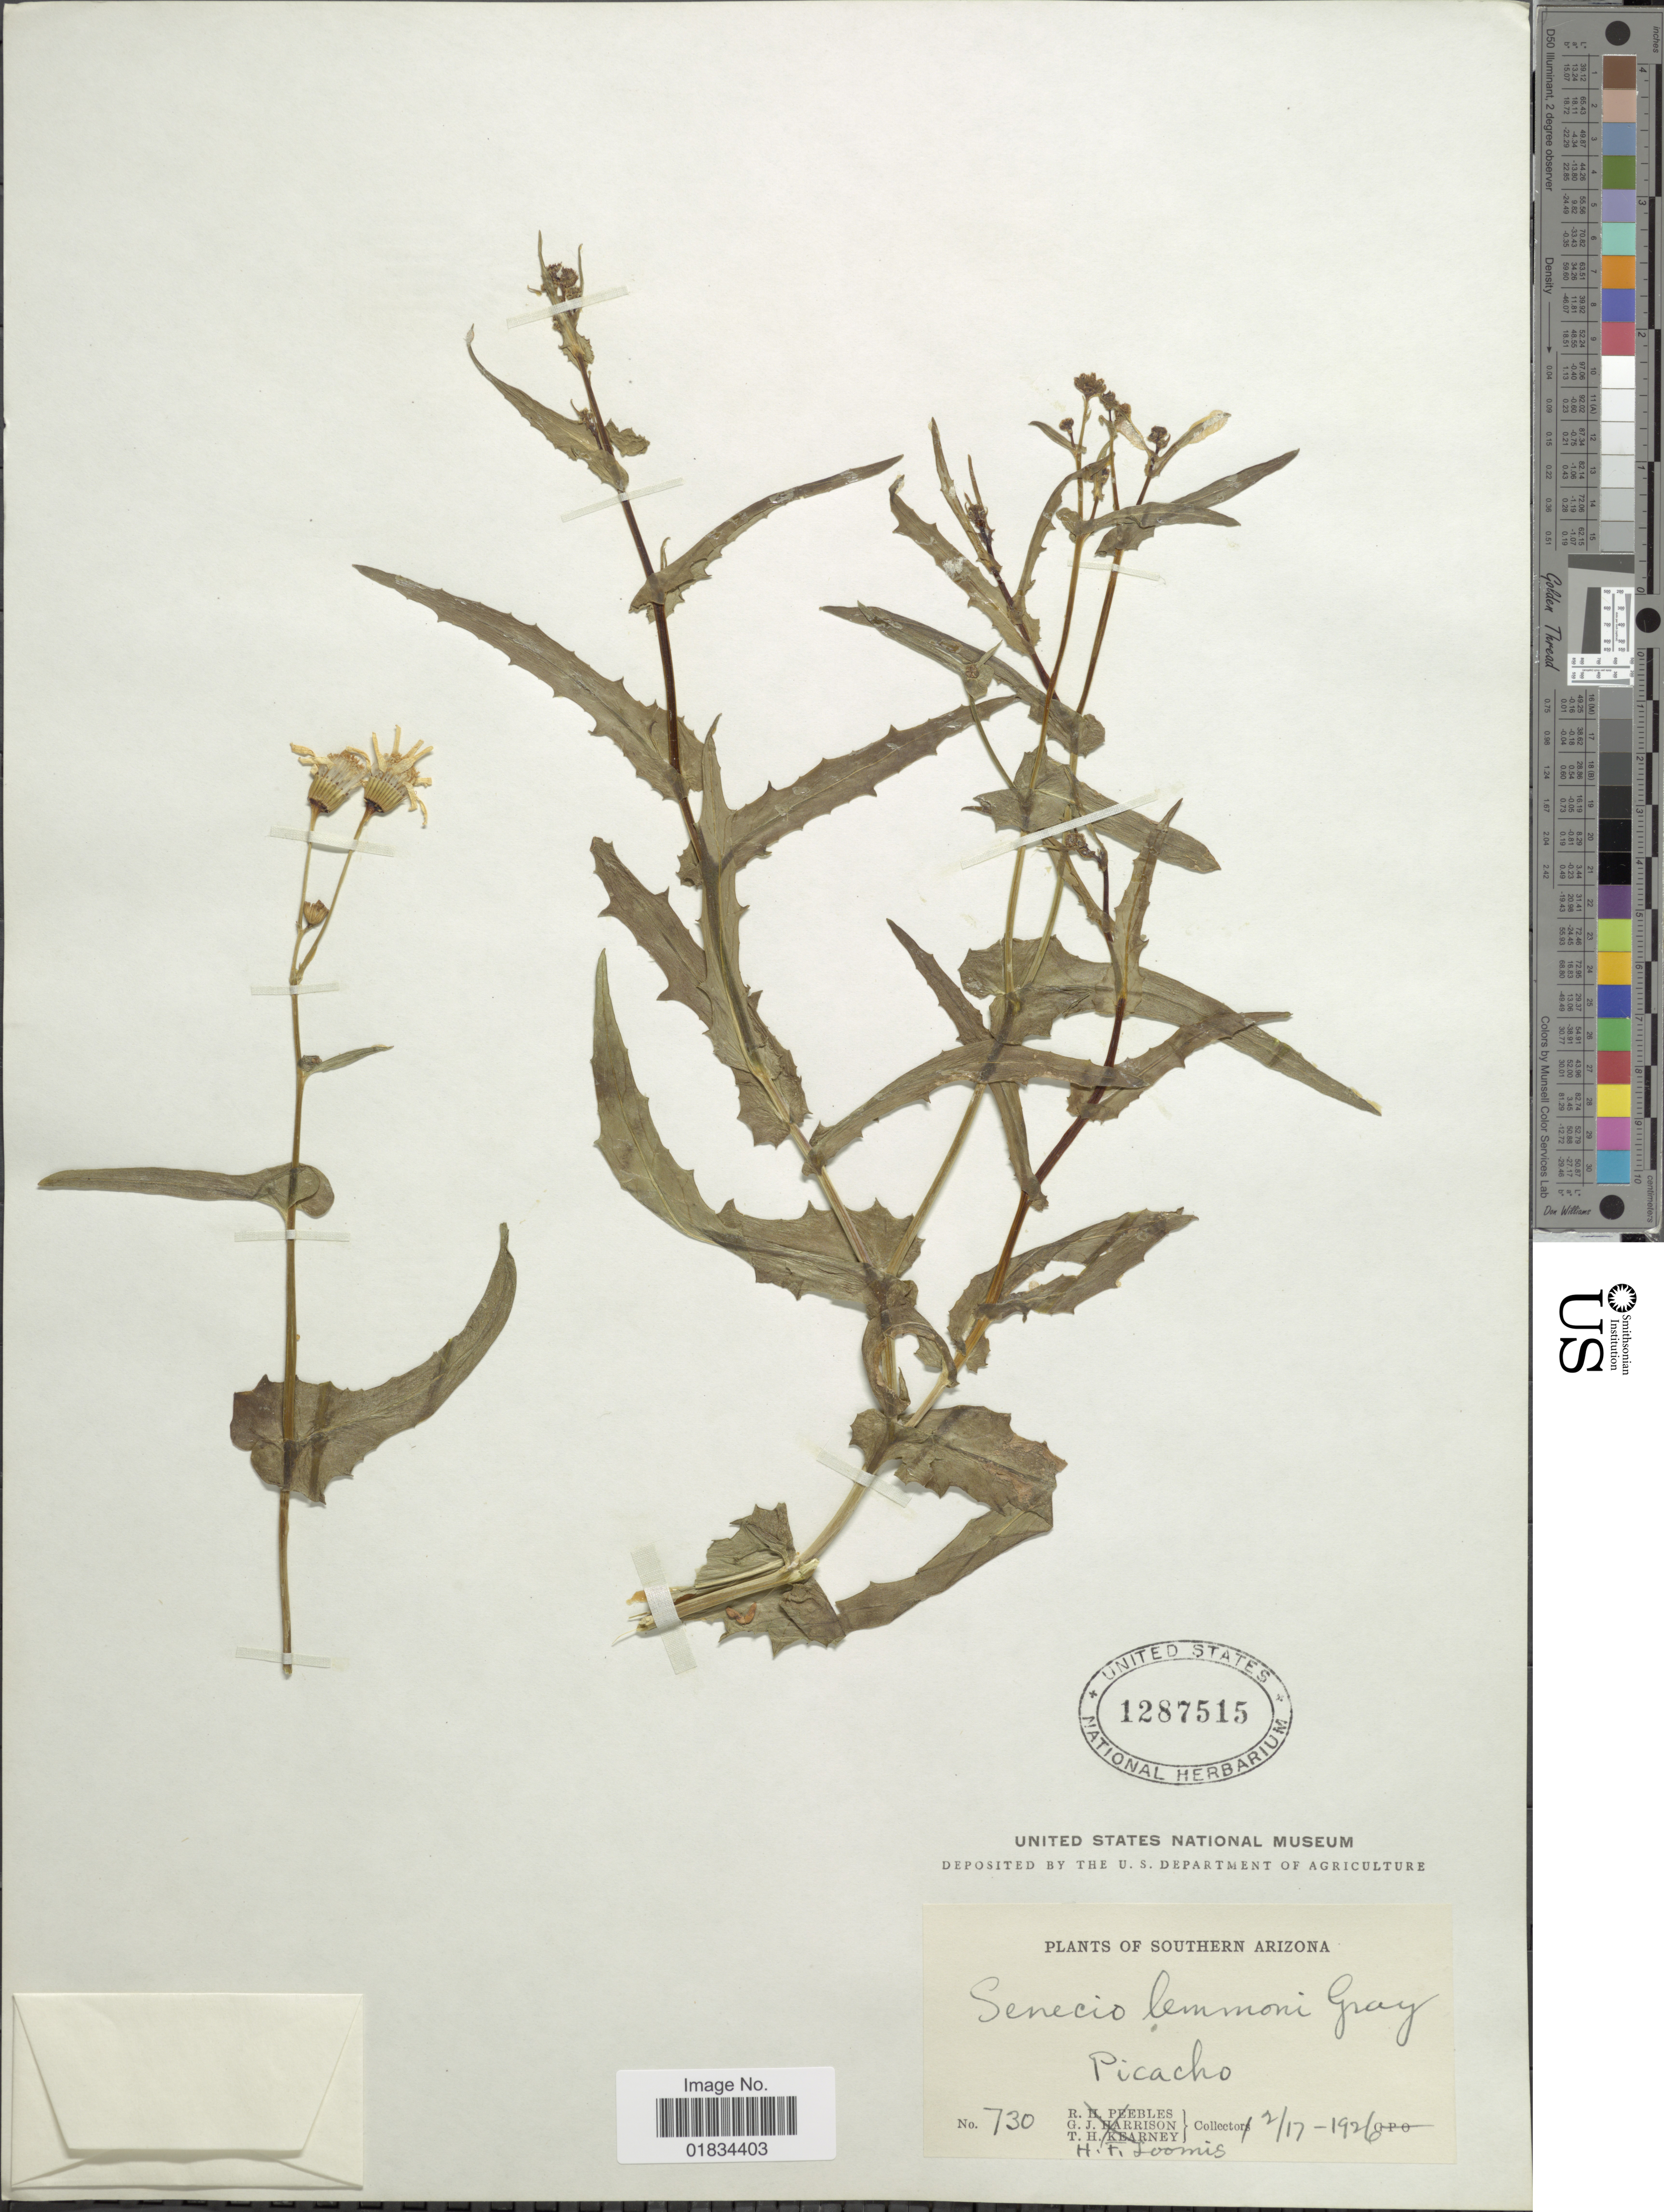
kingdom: Plantae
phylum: Tracheophyta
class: Magnoliopsida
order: Asterales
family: Asteraceae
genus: Senecio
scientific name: Senecio lemmonii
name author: A. Gray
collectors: H. F. Loomis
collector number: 730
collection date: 1926-02-17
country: United States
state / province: Arizona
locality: Southern Arizona, Picacho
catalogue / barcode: US 1287515